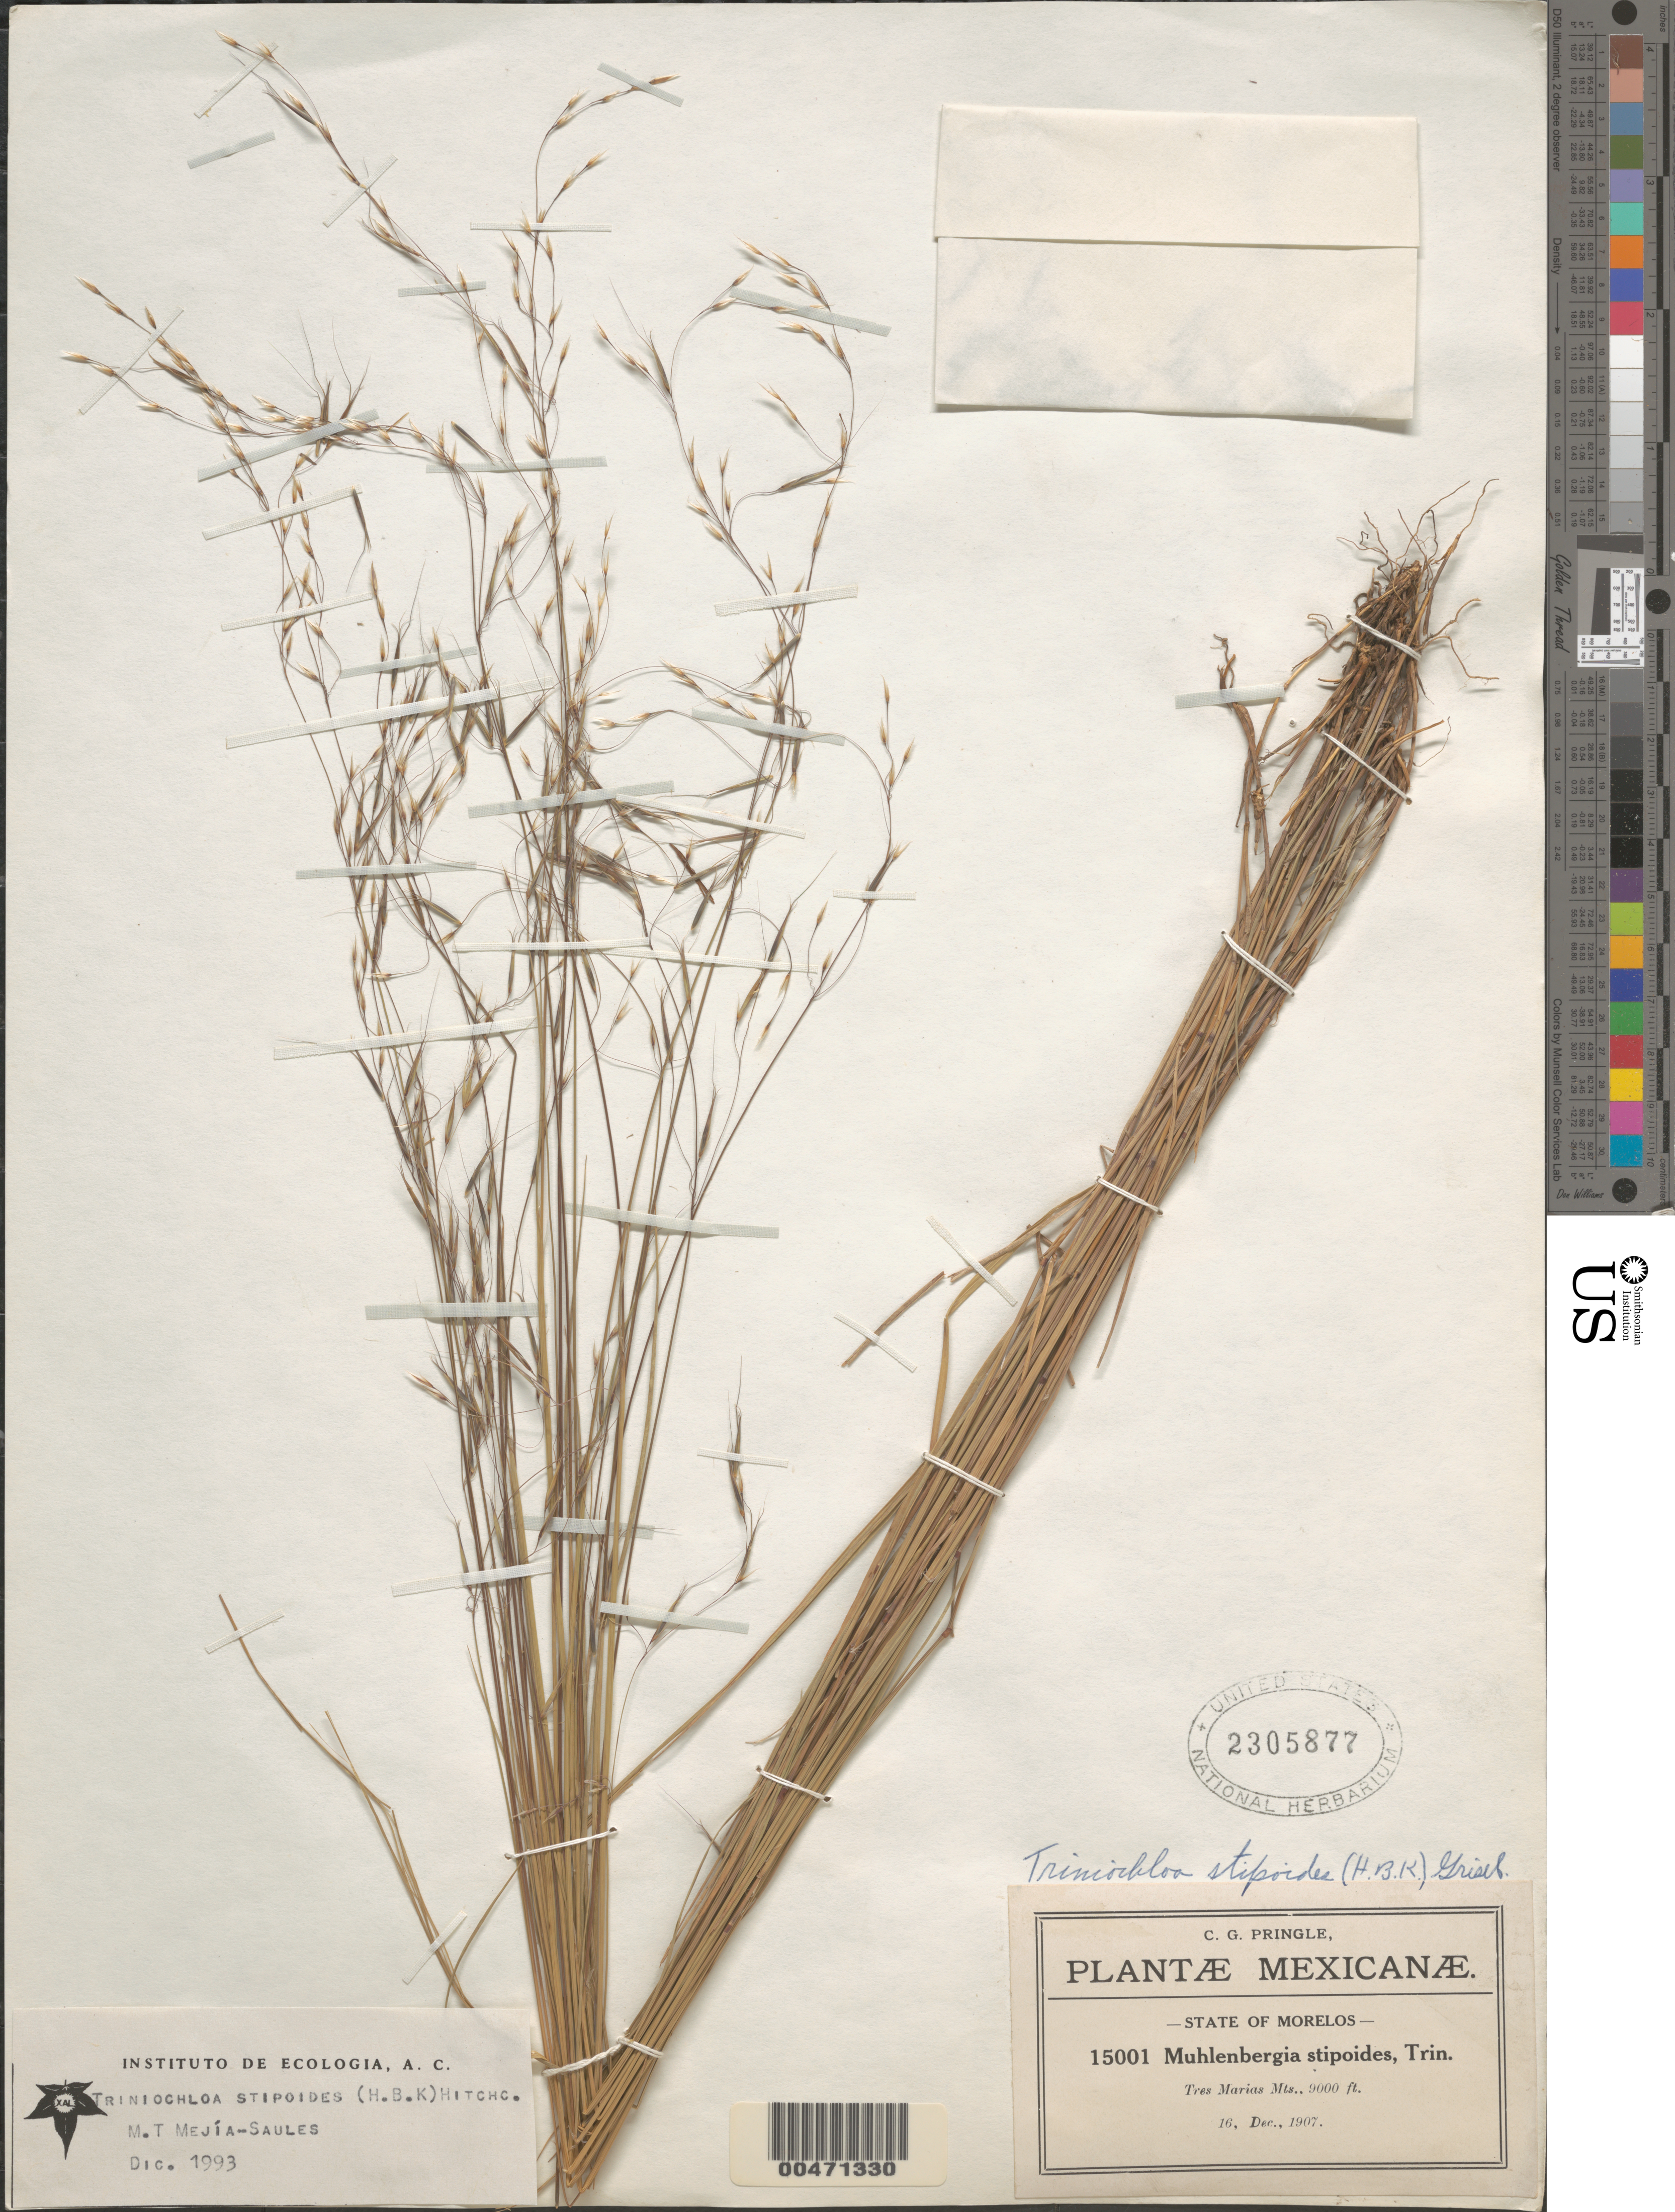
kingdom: Plantae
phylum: Tracheophyta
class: Liliopsida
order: Poales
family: Poaceae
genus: Triniochloa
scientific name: Triniochloa stipoides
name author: (Kunth) Hitchc.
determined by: Mejía-Sauls, M. T.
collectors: C. G. Pringle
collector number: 15001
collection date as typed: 16 Dec 1907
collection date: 1907-12-16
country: Mexico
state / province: Morelos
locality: Tres Marias Mts.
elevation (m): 2743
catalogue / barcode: US 2305877